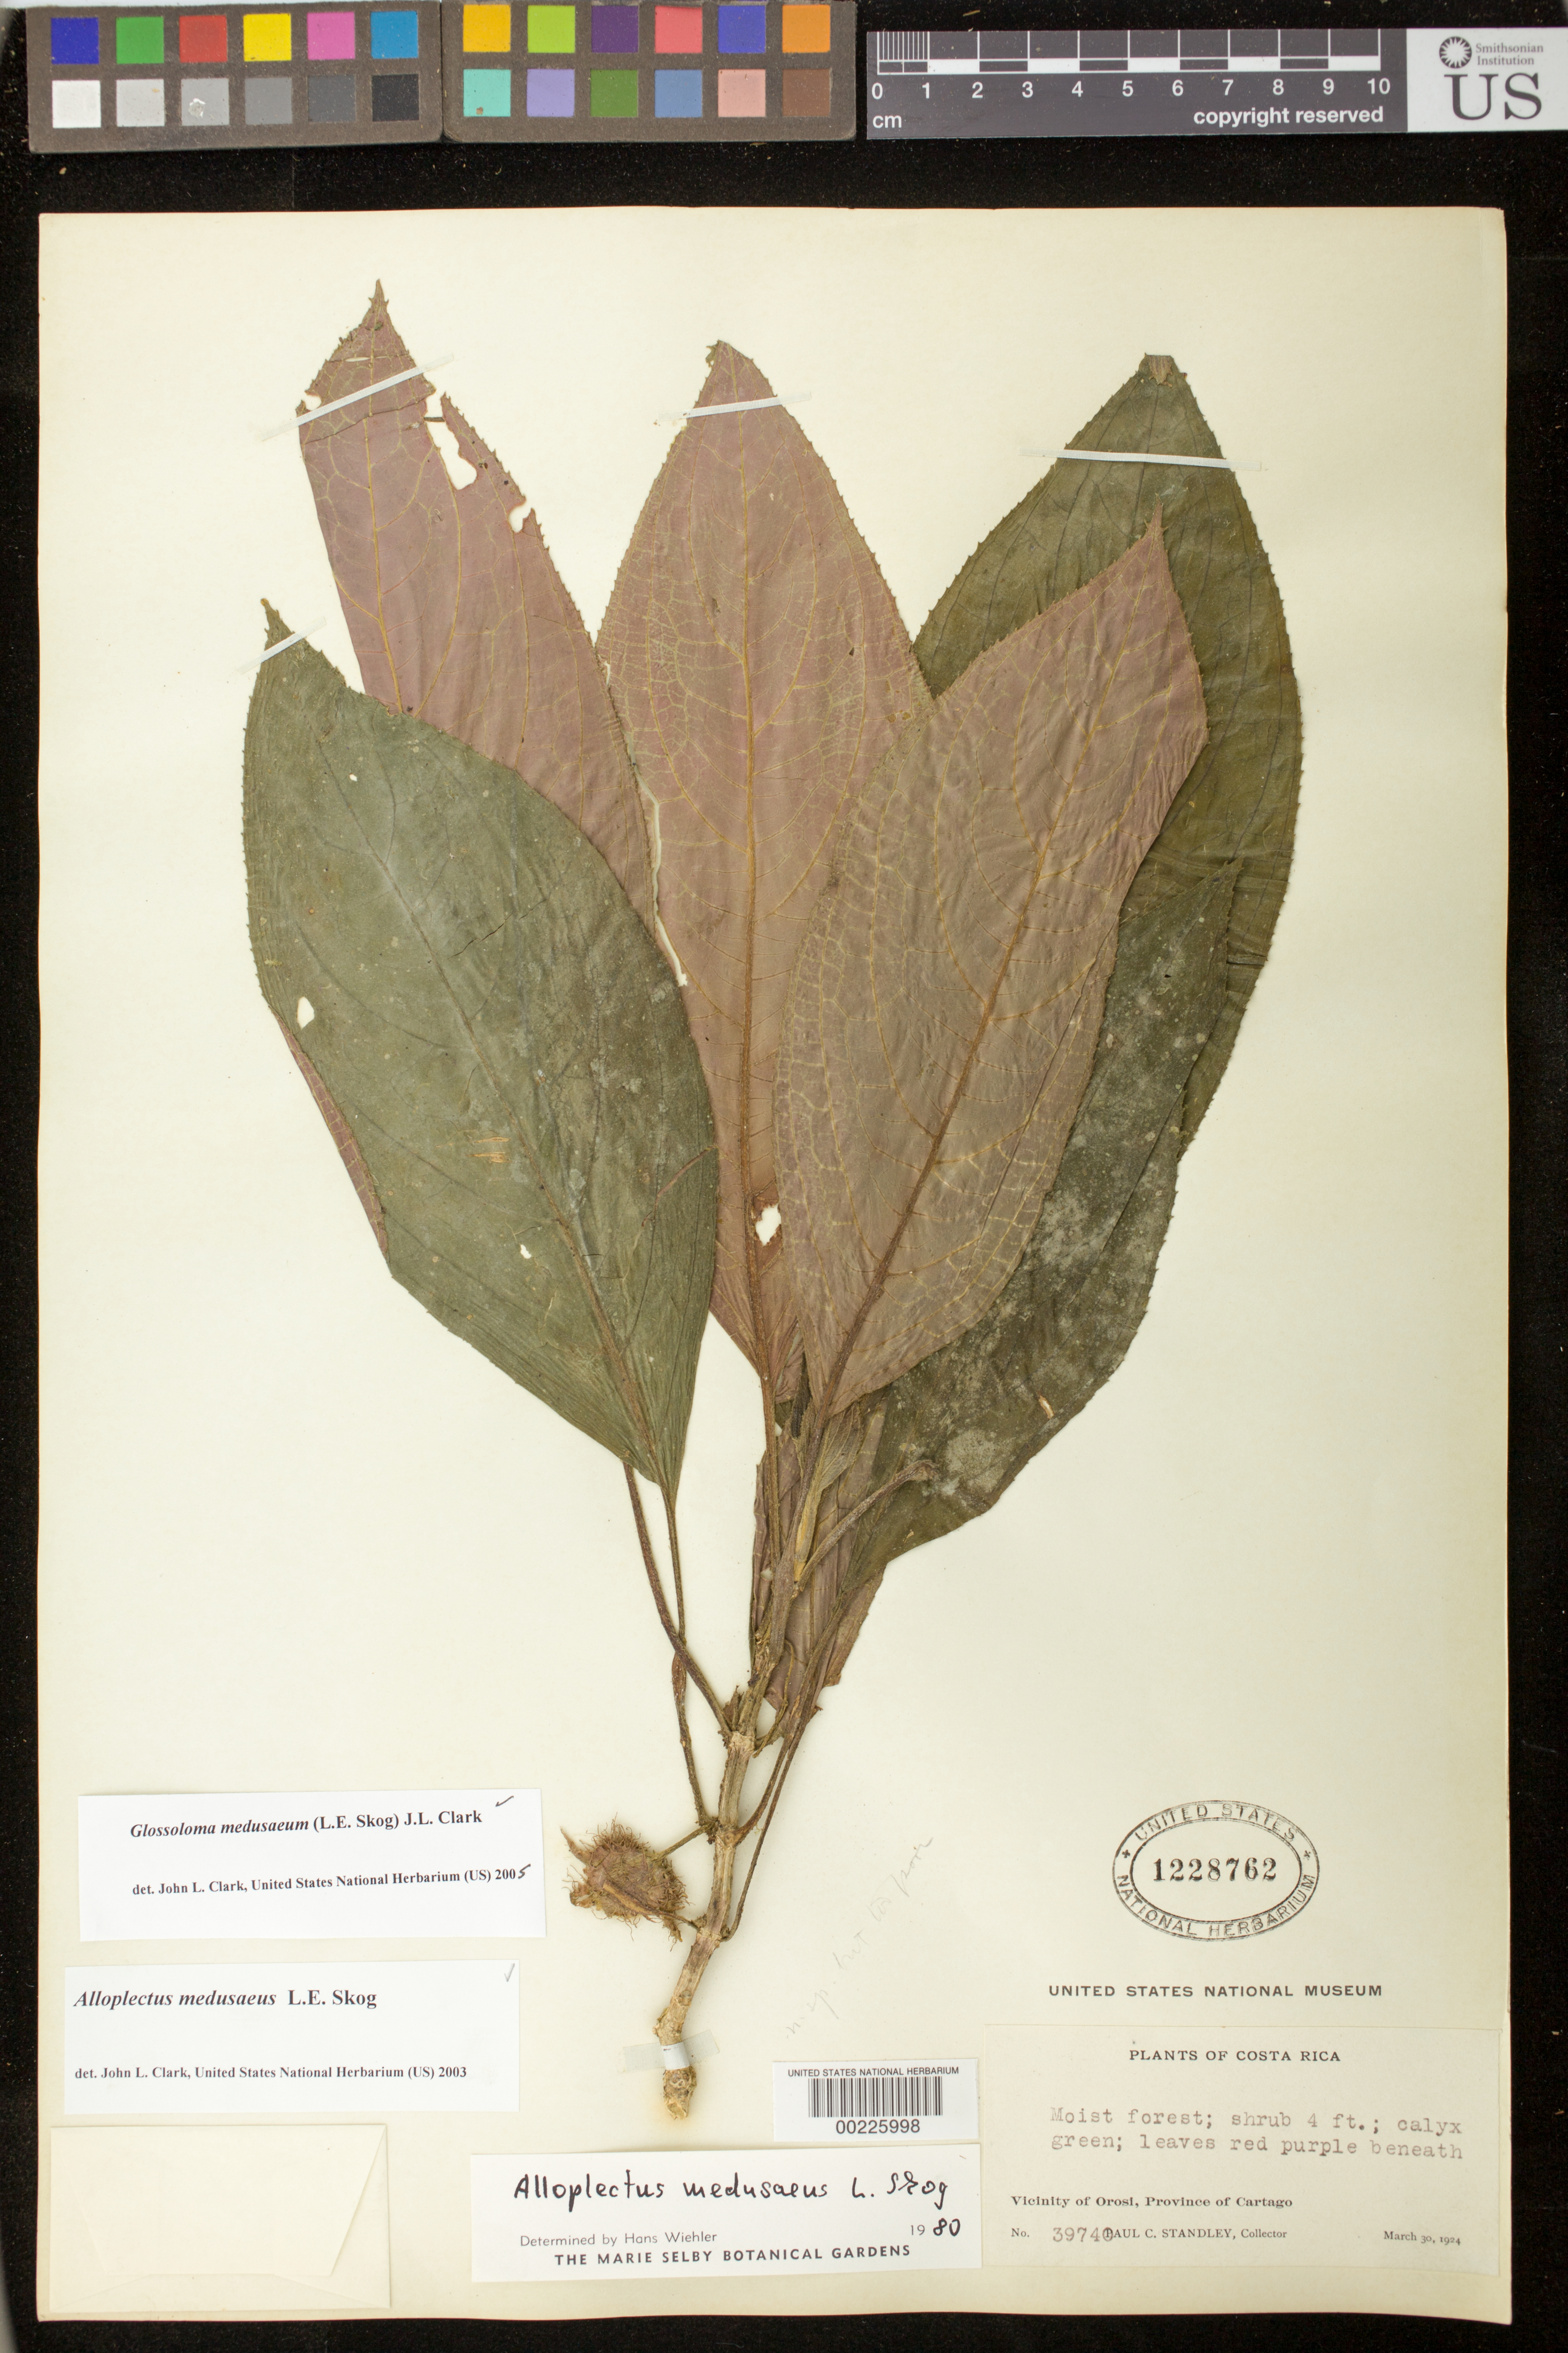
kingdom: Plantae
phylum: Tracheophyta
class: Magnoliopsida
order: Lamiales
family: Gesneriaceae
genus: Glossoloma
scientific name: Glossoloma medusaeum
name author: (L.E. Skog) J.L. Clark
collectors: P. C. Standley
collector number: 39740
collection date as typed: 30 Mar 1924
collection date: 1924-03-30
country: Costa Rica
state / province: Cartago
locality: Vicinity of Orosi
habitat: Moist forest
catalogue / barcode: US 1228762